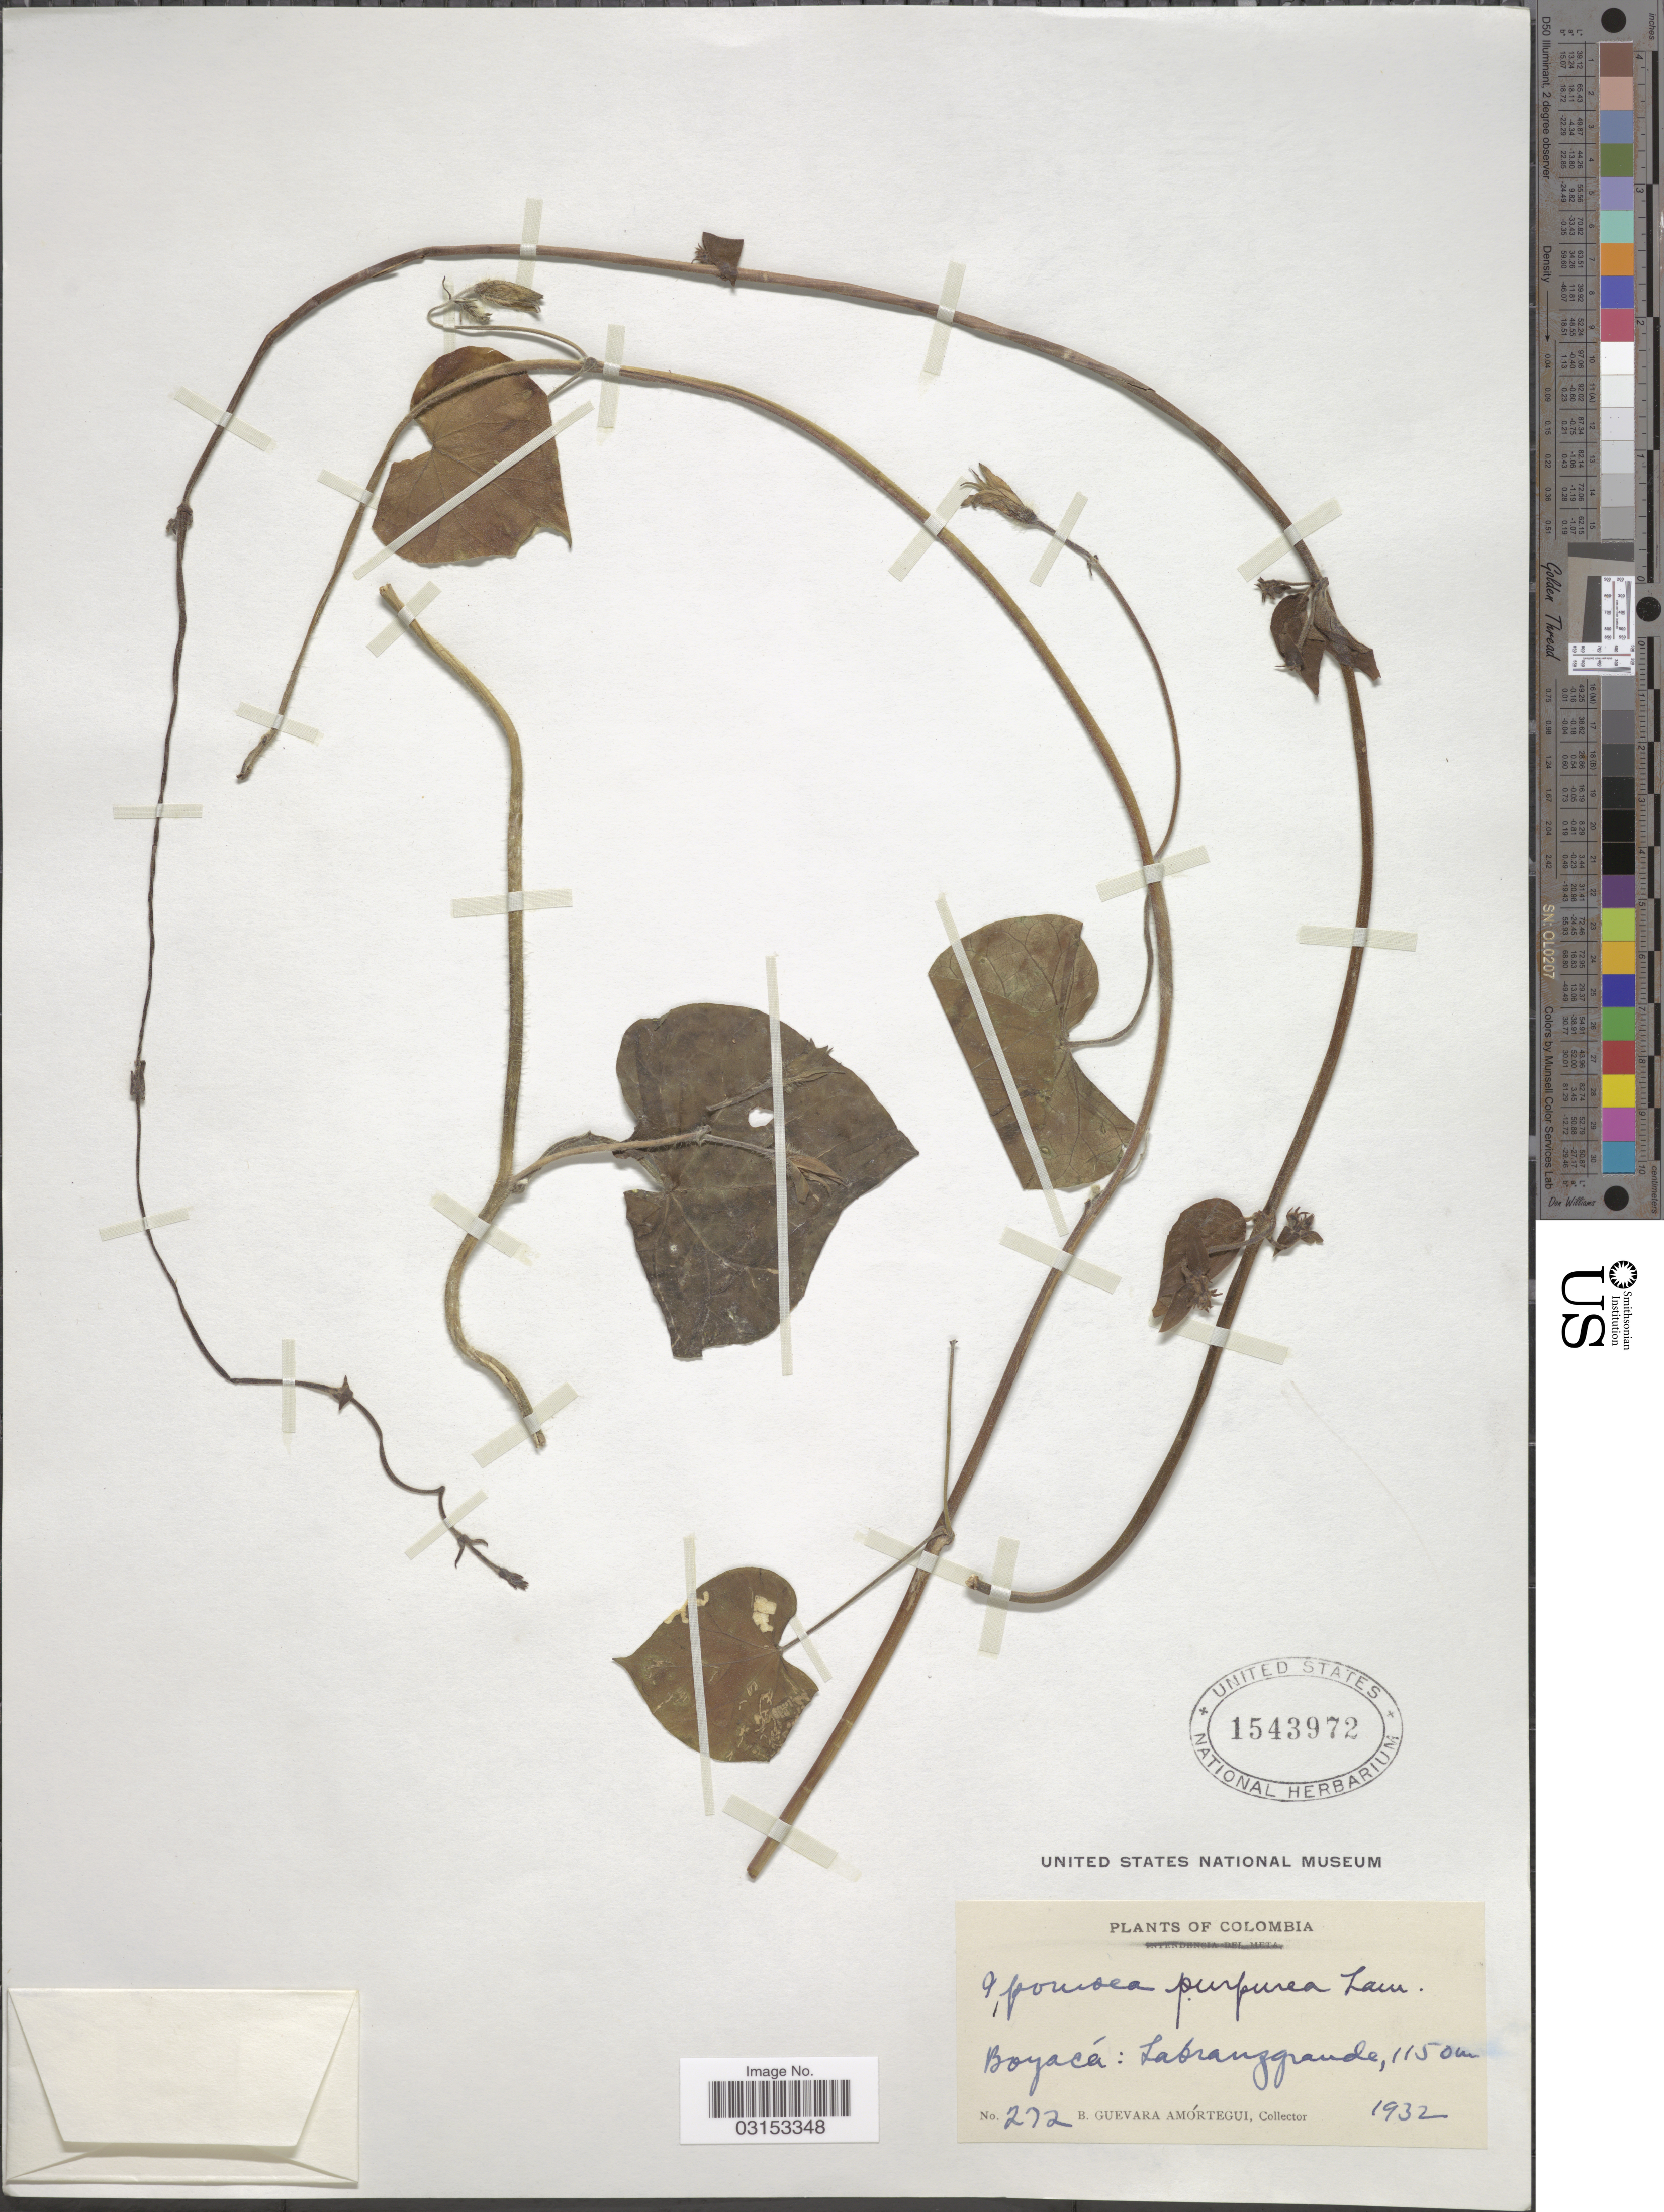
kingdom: Plantae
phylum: Tracheophyta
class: Magnoliopsida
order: Solanales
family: Convolvulaceae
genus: Ipomoea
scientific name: Ipomoea purpurea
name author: (L.) Roth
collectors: B. Guevara Amortegui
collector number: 272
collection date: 1932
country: Colombia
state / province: Boyacá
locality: Labranzgrande.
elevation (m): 1150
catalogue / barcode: US 1543972